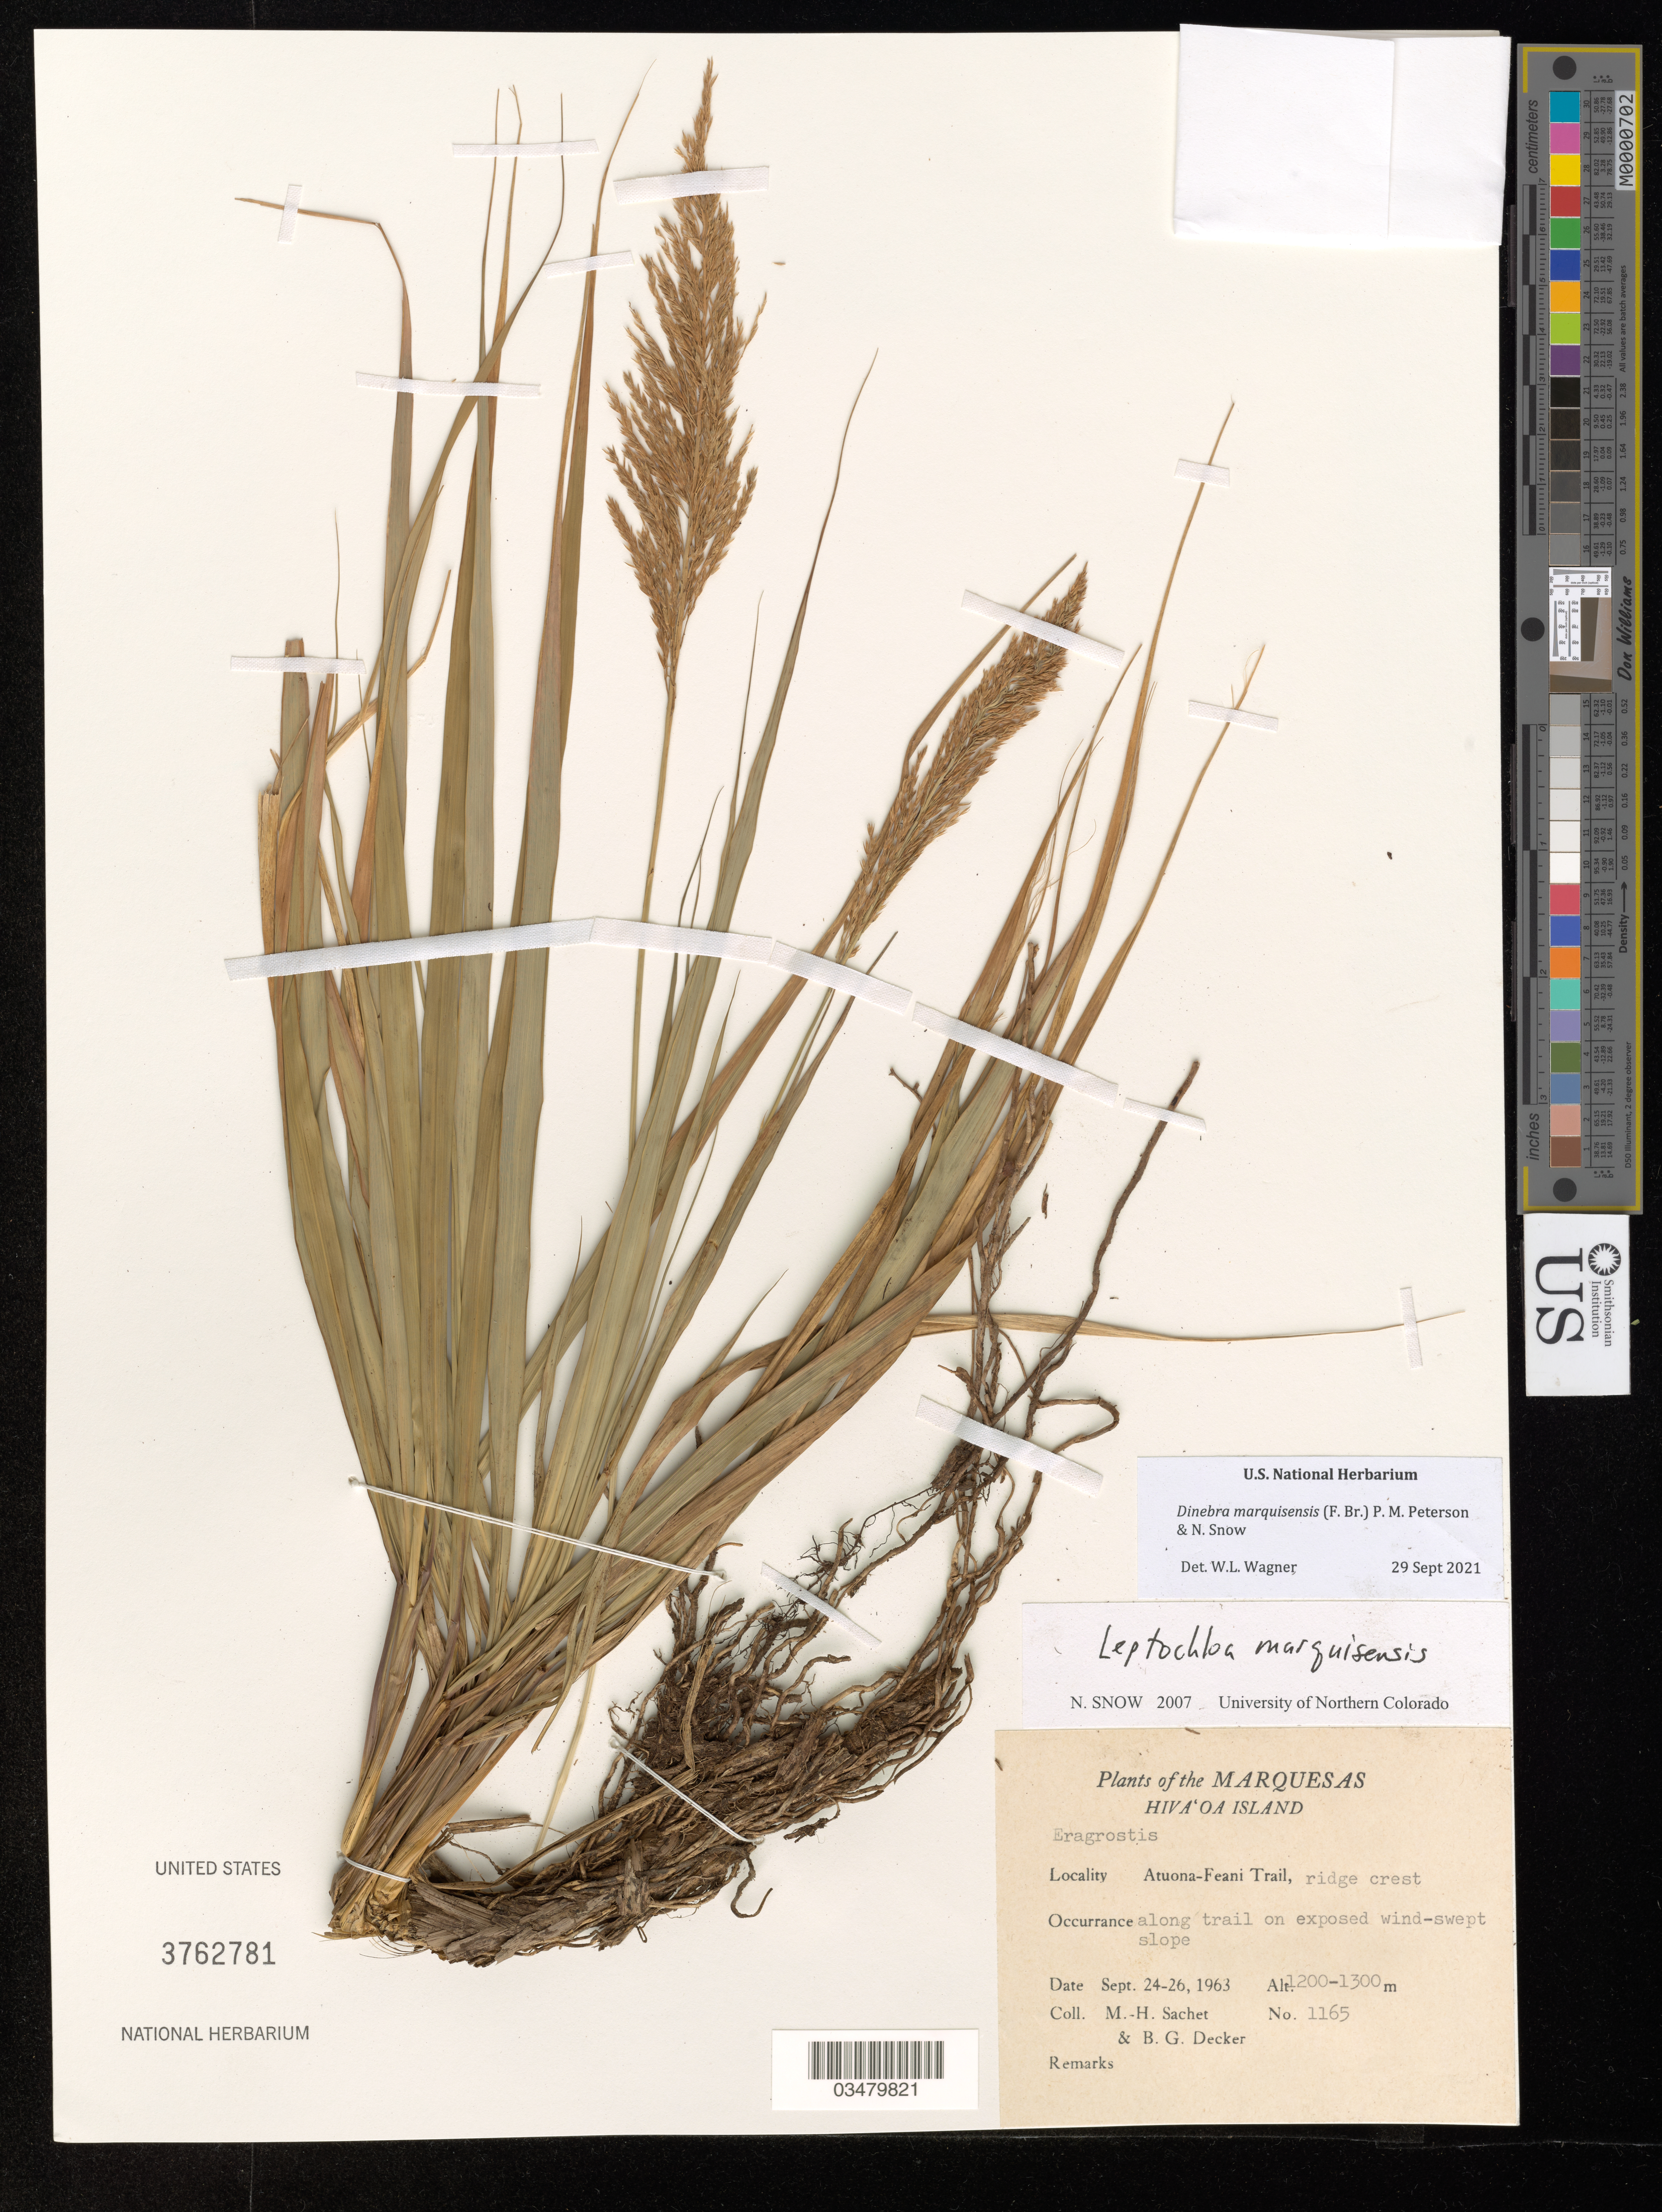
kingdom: Plantae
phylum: Tracheophyta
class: Liliopsida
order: Poales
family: Poaceae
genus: Dinebra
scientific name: Dinebra marquisensis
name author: (F. Br.) P.M. Peterson & Judz.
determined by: Wagner, W. L., (BOT), Smithsonian Institution - National Museum of Natural History (UNITED STATES)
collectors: M.-H. Sachet & B. G. Decker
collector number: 1165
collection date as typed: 24 September 1963 26 September 1963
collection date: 1963-09-24/1963-09-26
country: French Polynesia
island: Hiva Oa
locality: Aruona-Feani Trail, ridge crest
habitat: Exposed wind-swept slope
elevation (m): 1200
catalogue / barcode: US 3762781